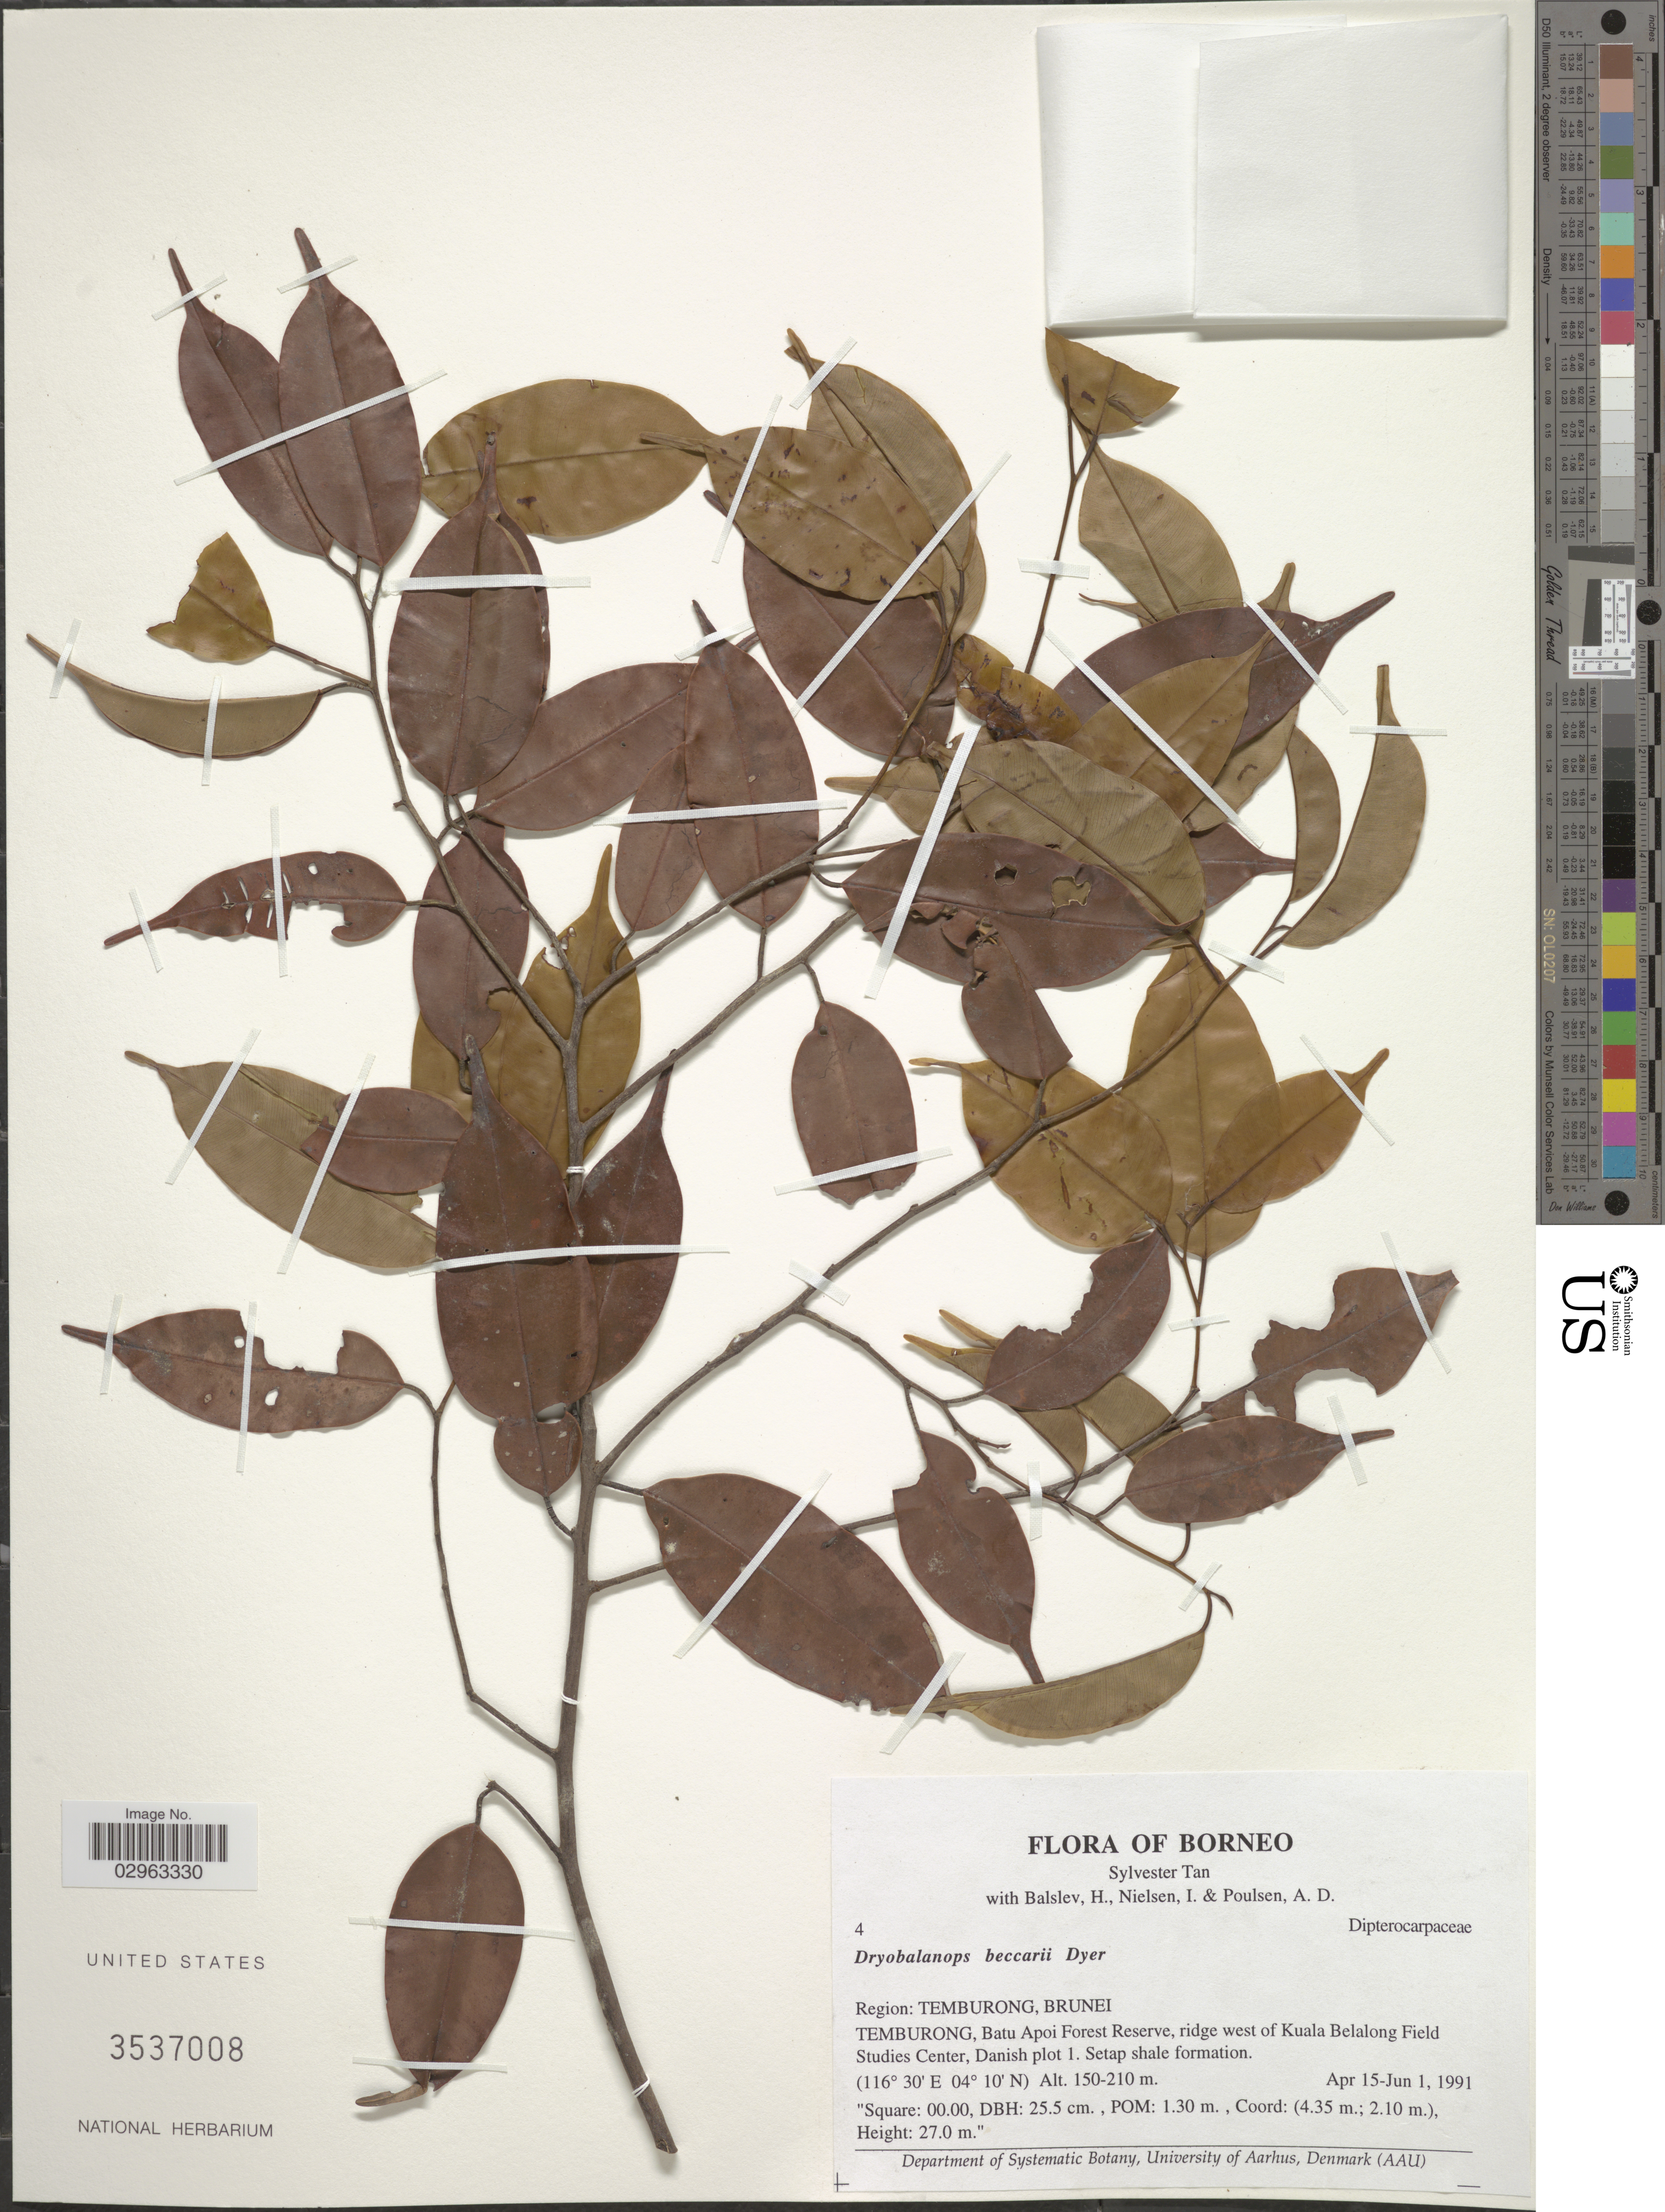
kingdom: Plantae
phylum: Tracheophyta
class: Magnoliopsida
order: Malvales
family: Dipterocarpaceae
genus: Dryobalanops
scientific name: Dryobalanops beccarii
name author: Dyer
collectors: S. Tan, H. Balslev, I. Nielsen & A. D. Poulsen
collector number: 4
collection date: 1991-04-15/1991-06-01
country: Brunei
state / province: Temburong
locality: Borneo, Region: Temburong, Brunei, Temburong, Batu Apoi Forest Reserve, ridge west of Kuala Belalong Field Studies Center, Danish plot 1.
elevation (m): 150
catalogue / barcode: US 3537008